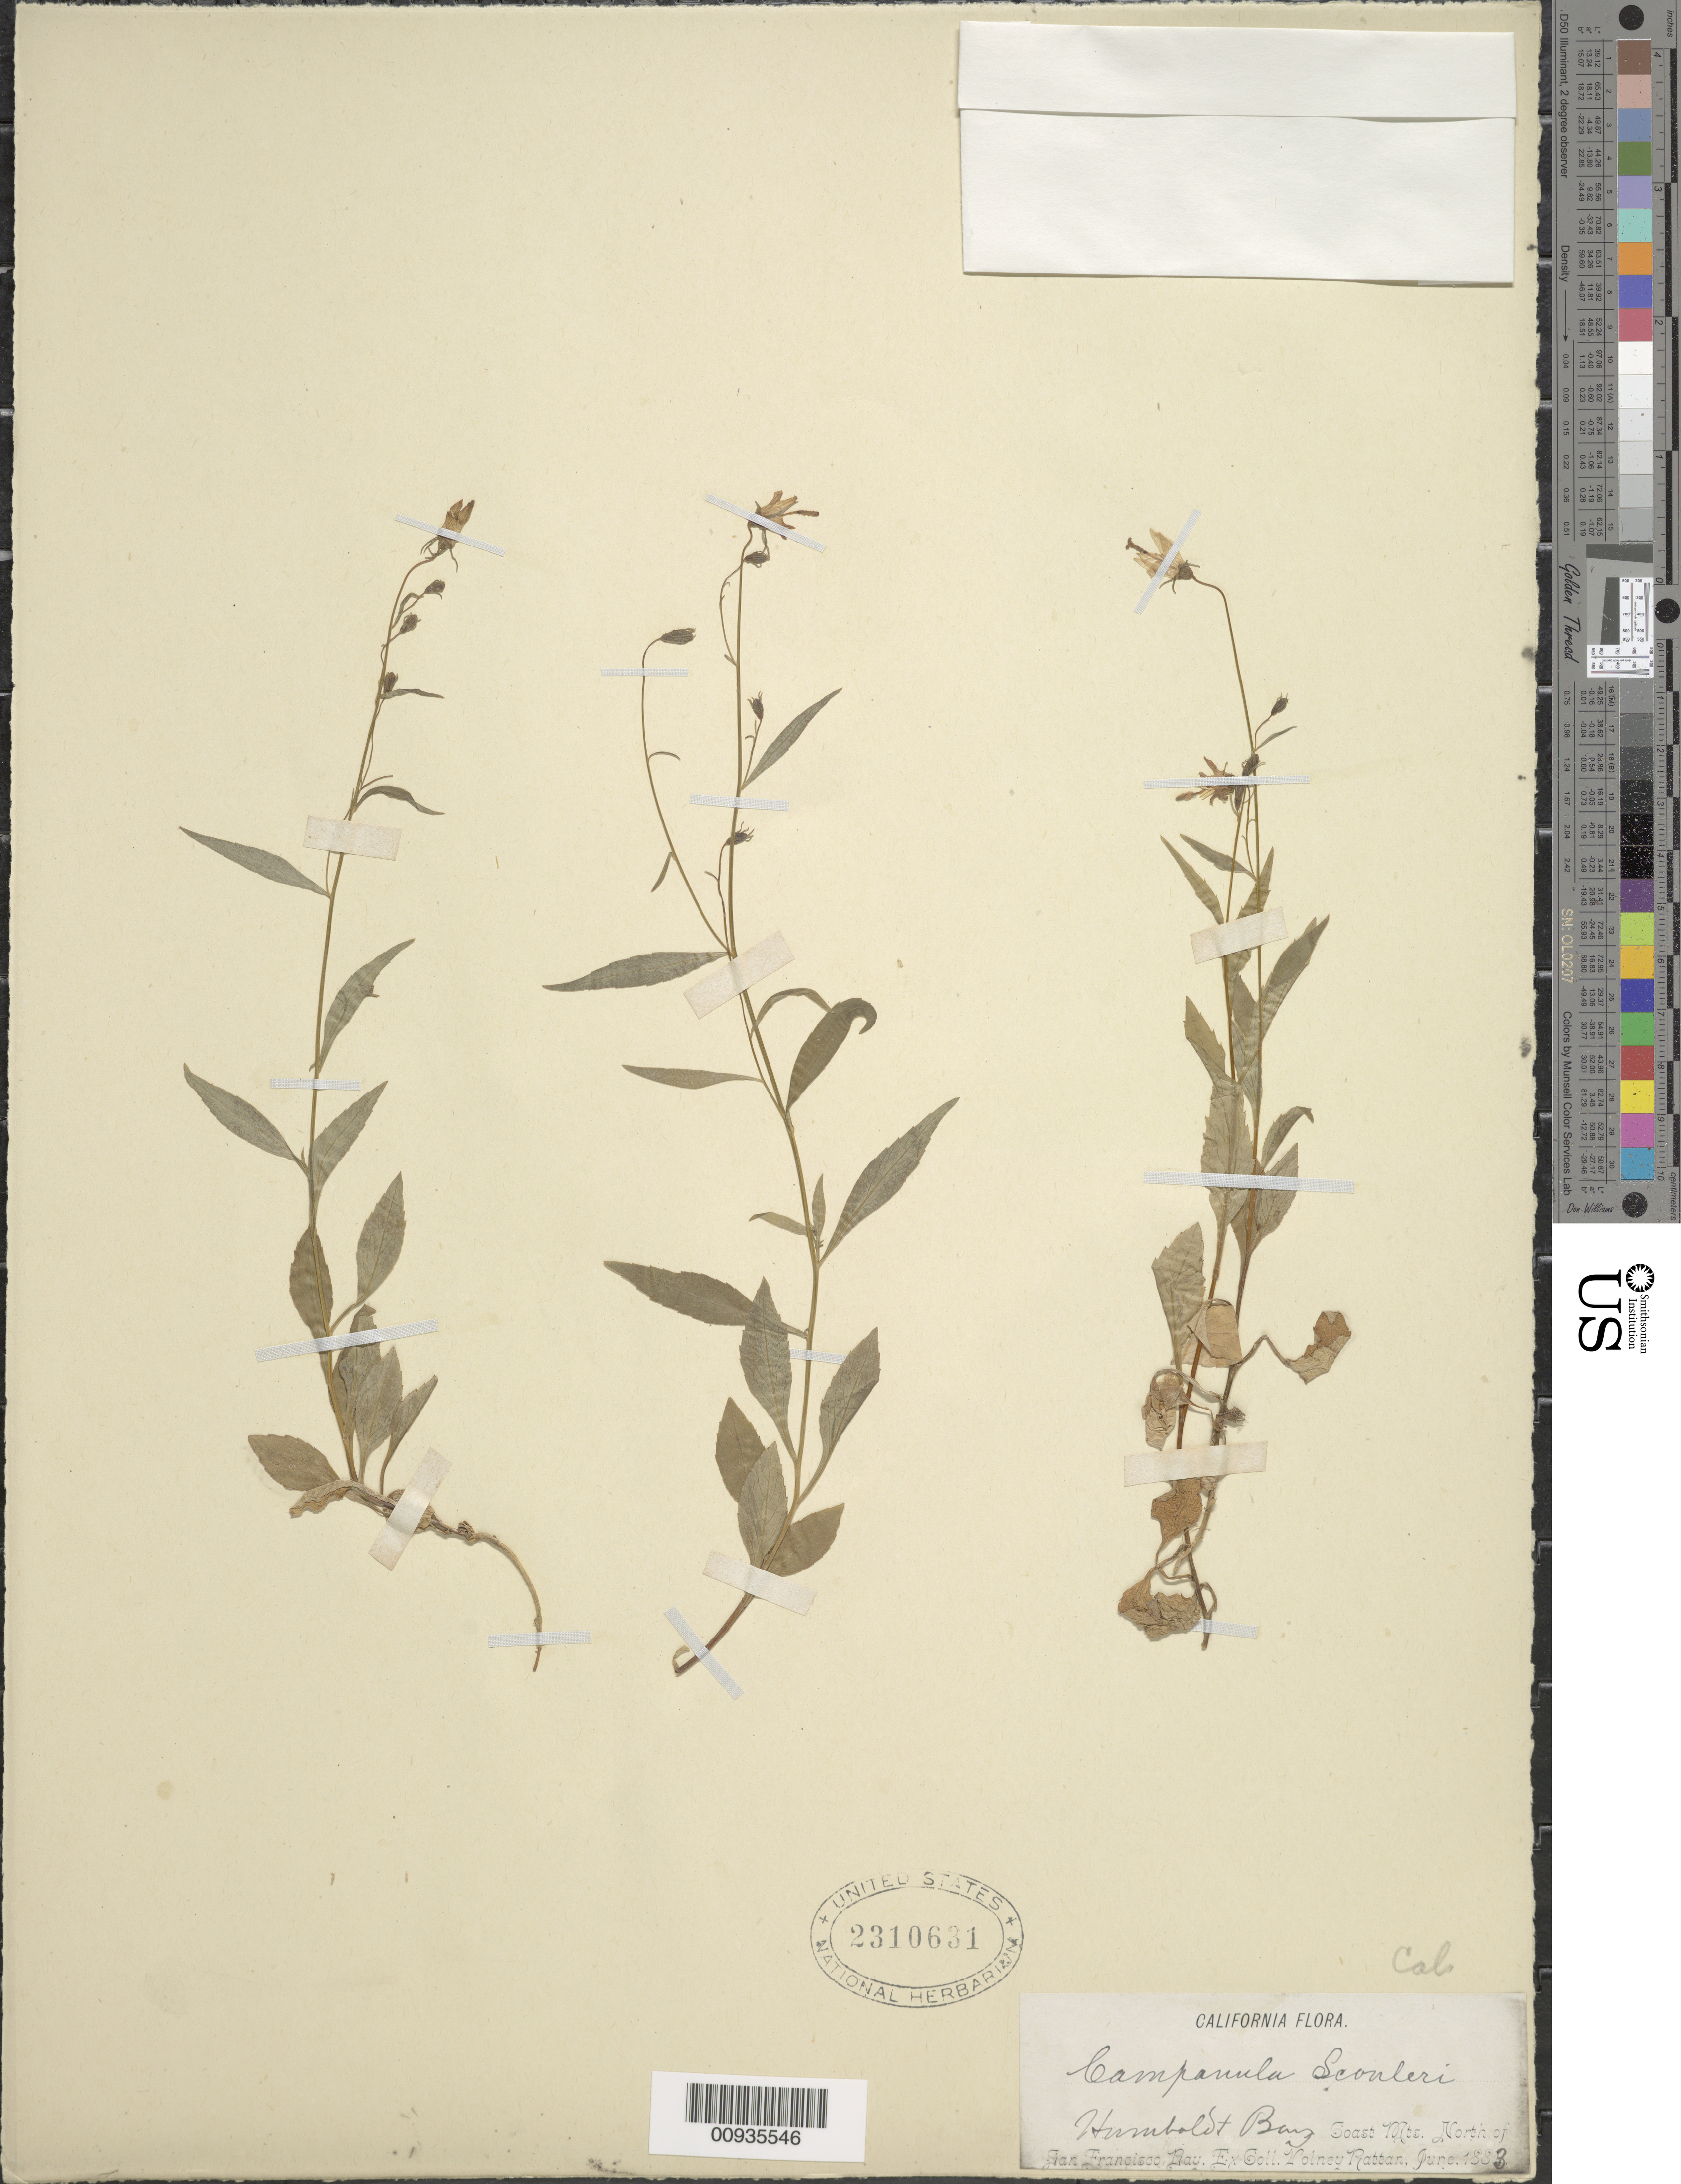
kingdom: Plantae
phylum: Tracheophyta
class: Magnoliopsida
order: Asterales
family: Campanulaceae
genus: Campanula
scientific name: Campanula scouleri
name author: Hook.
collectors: V. Rattan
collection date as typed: June 1883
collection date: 1883-06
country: United States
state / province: California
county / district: Humboldt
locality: Humboldt Bay, Coast Mts. north of San Francisco Bay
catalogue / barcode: US 2310631